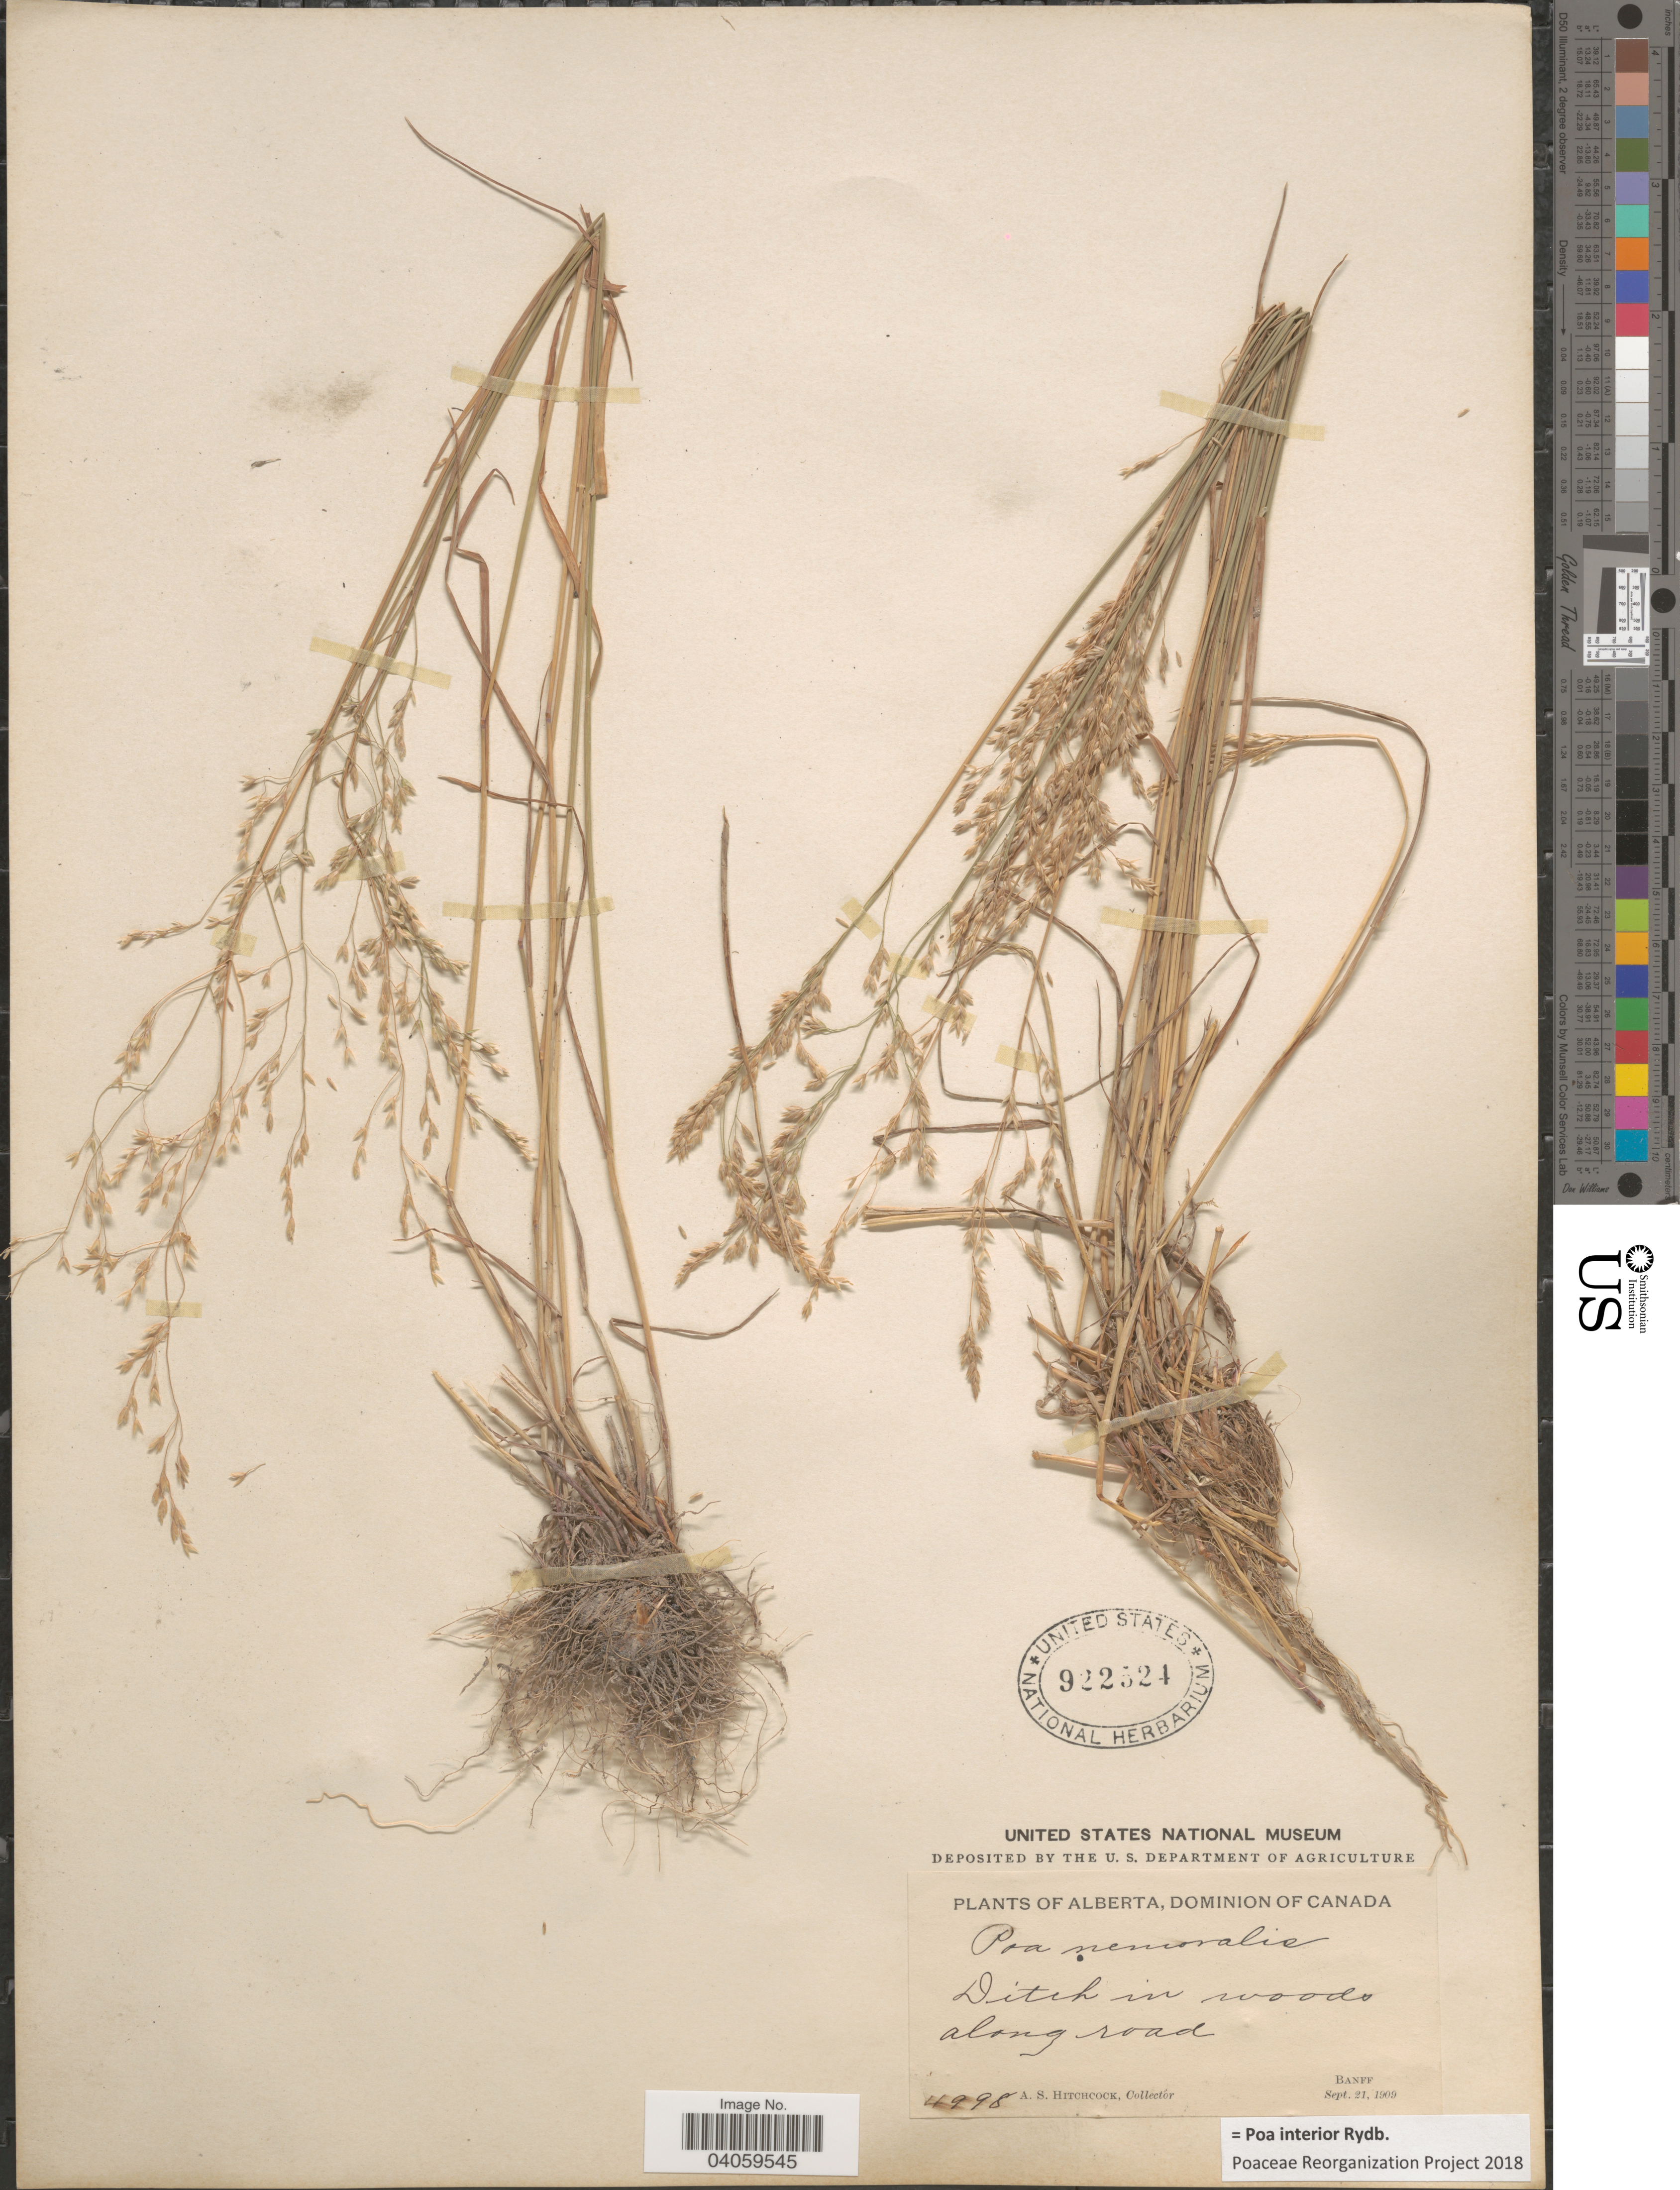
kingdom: Plantae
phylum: Tracheophyta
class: Liliopsida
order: Poales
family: Poaceae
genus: Poa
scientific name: Poa interior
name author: Rydb.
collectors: A. S. Hitchcock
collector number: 4998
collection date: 1909-09-21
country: Canada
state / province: Alberta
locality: Dominion of Canada. Banff.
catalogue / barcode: US 922524